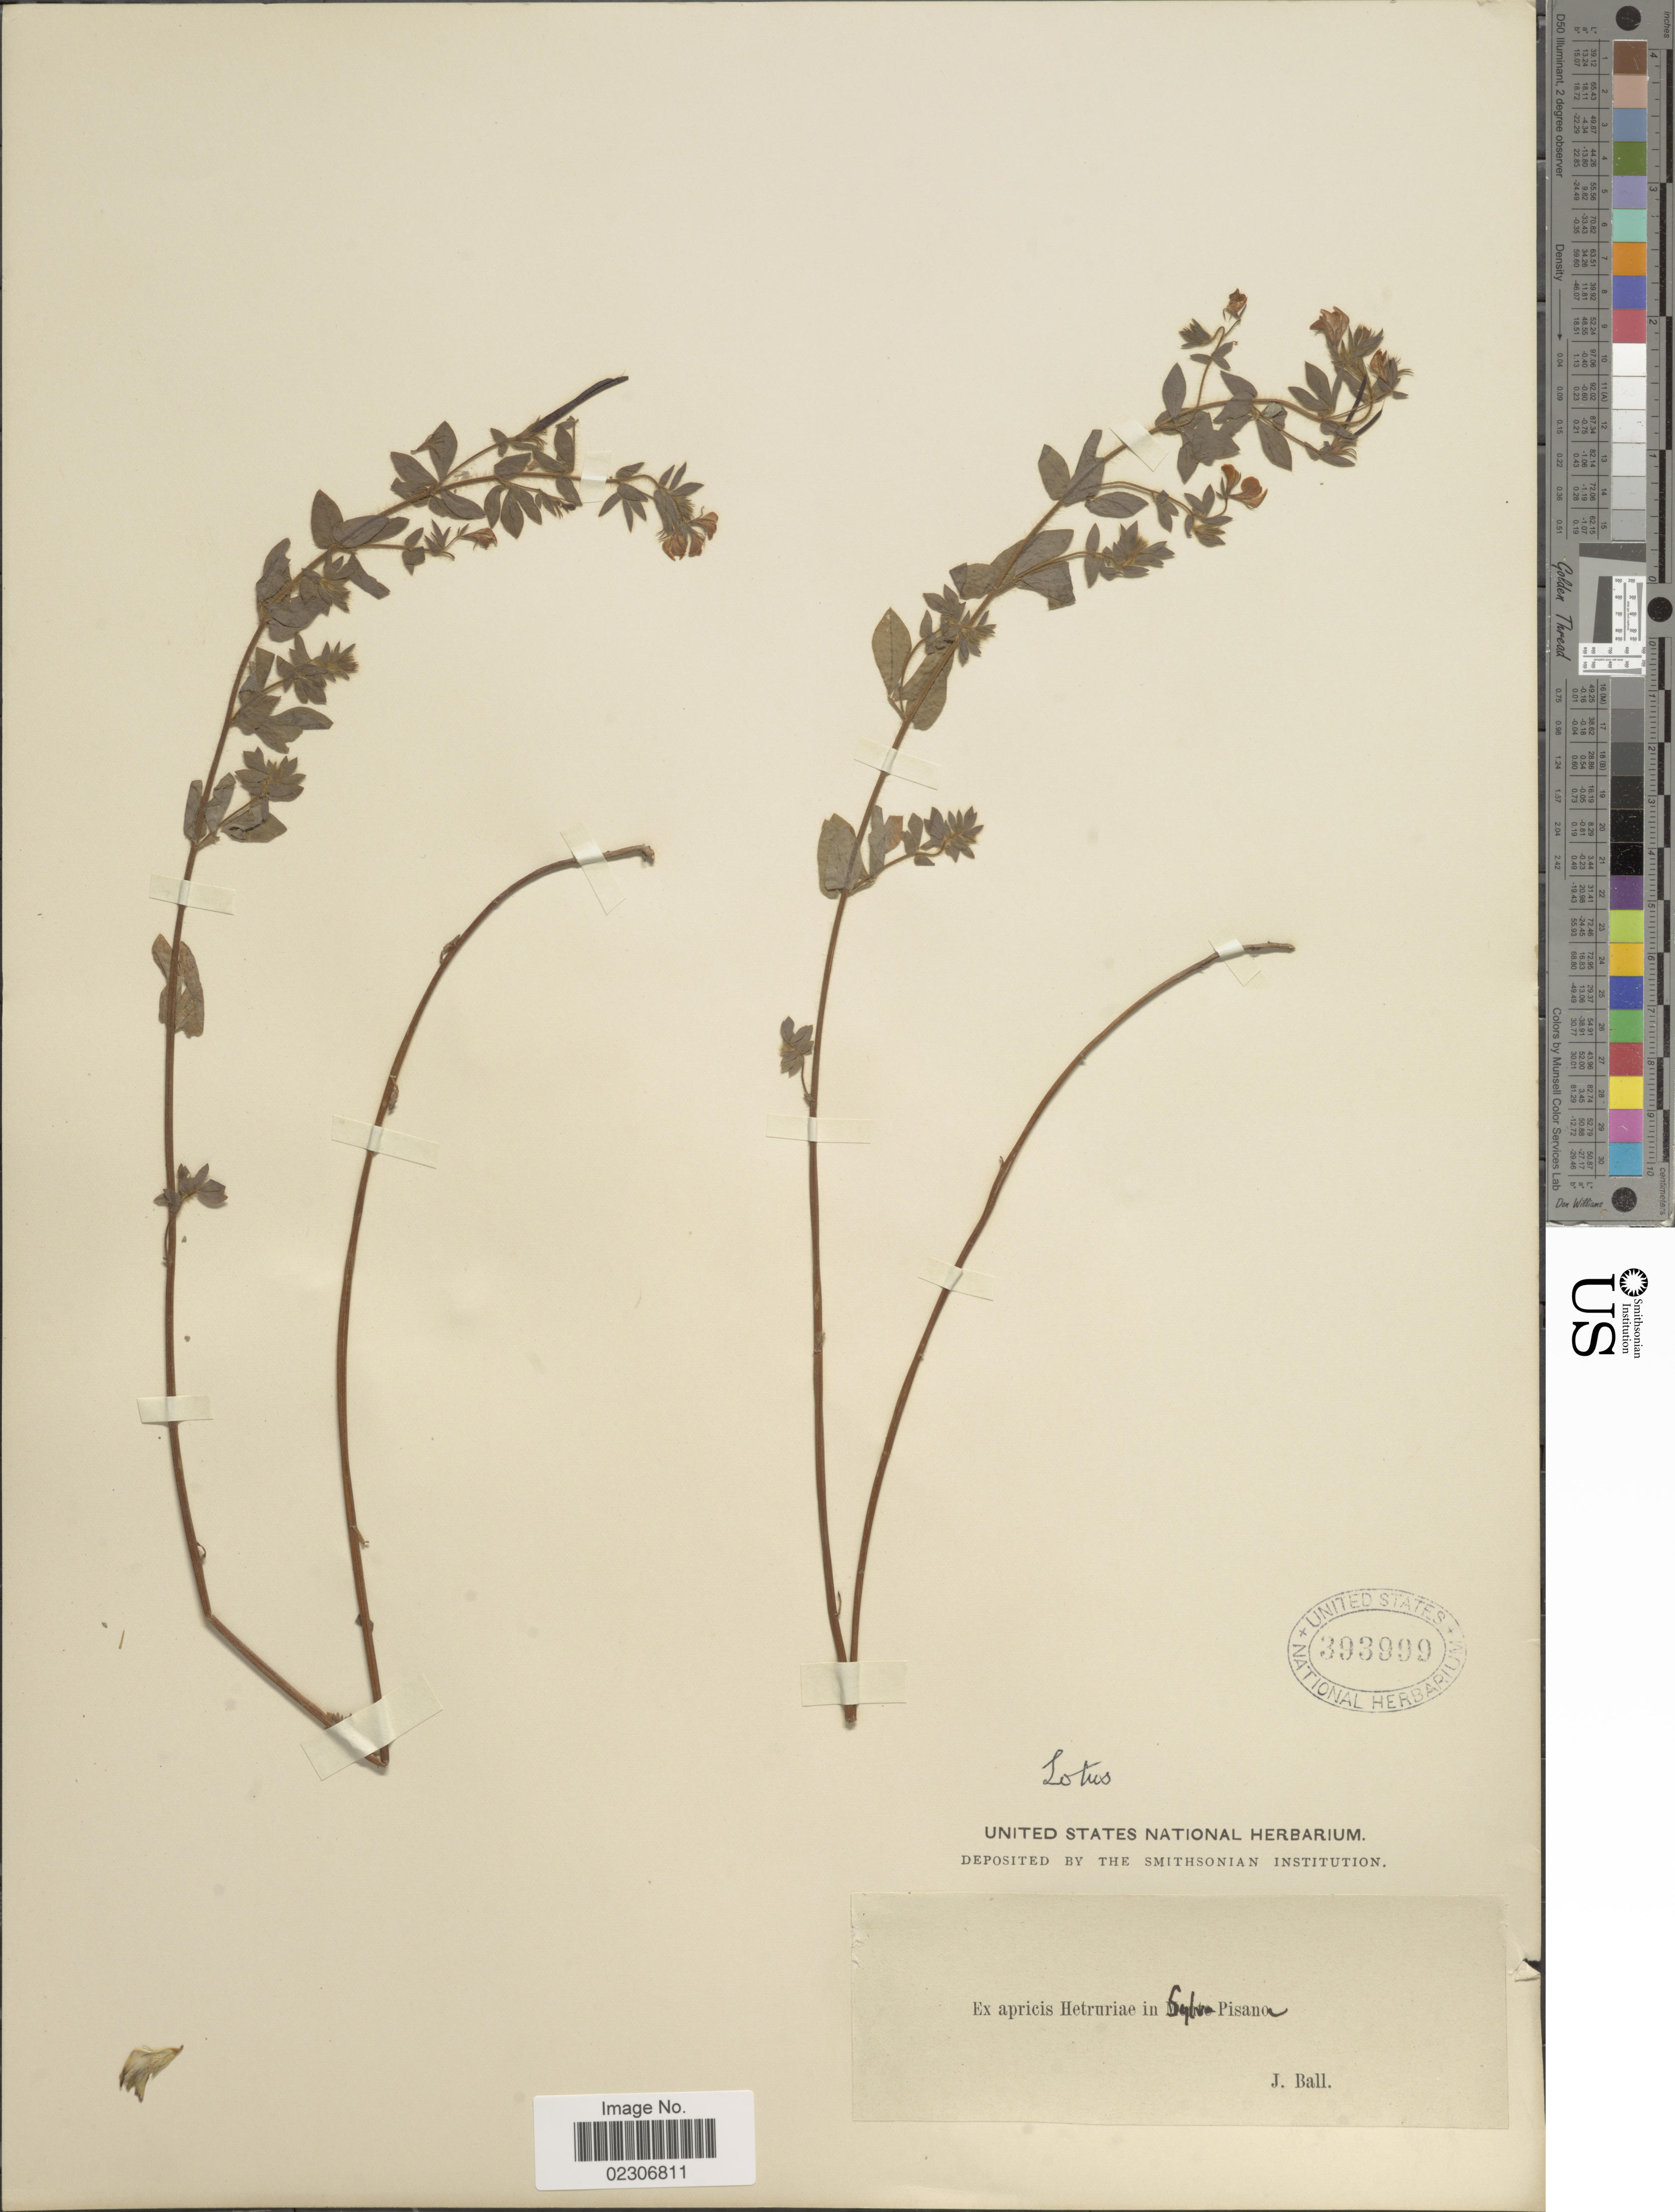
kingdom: Plantae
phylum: Tracheophyta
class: Magnoliopsida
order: Fabales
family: Fabaceae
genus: Lotus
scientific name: Lotus sp.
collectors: J. Ball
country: Italy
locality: Apricis Hetruriae in Sylva Pisana.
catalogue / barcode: US 393999